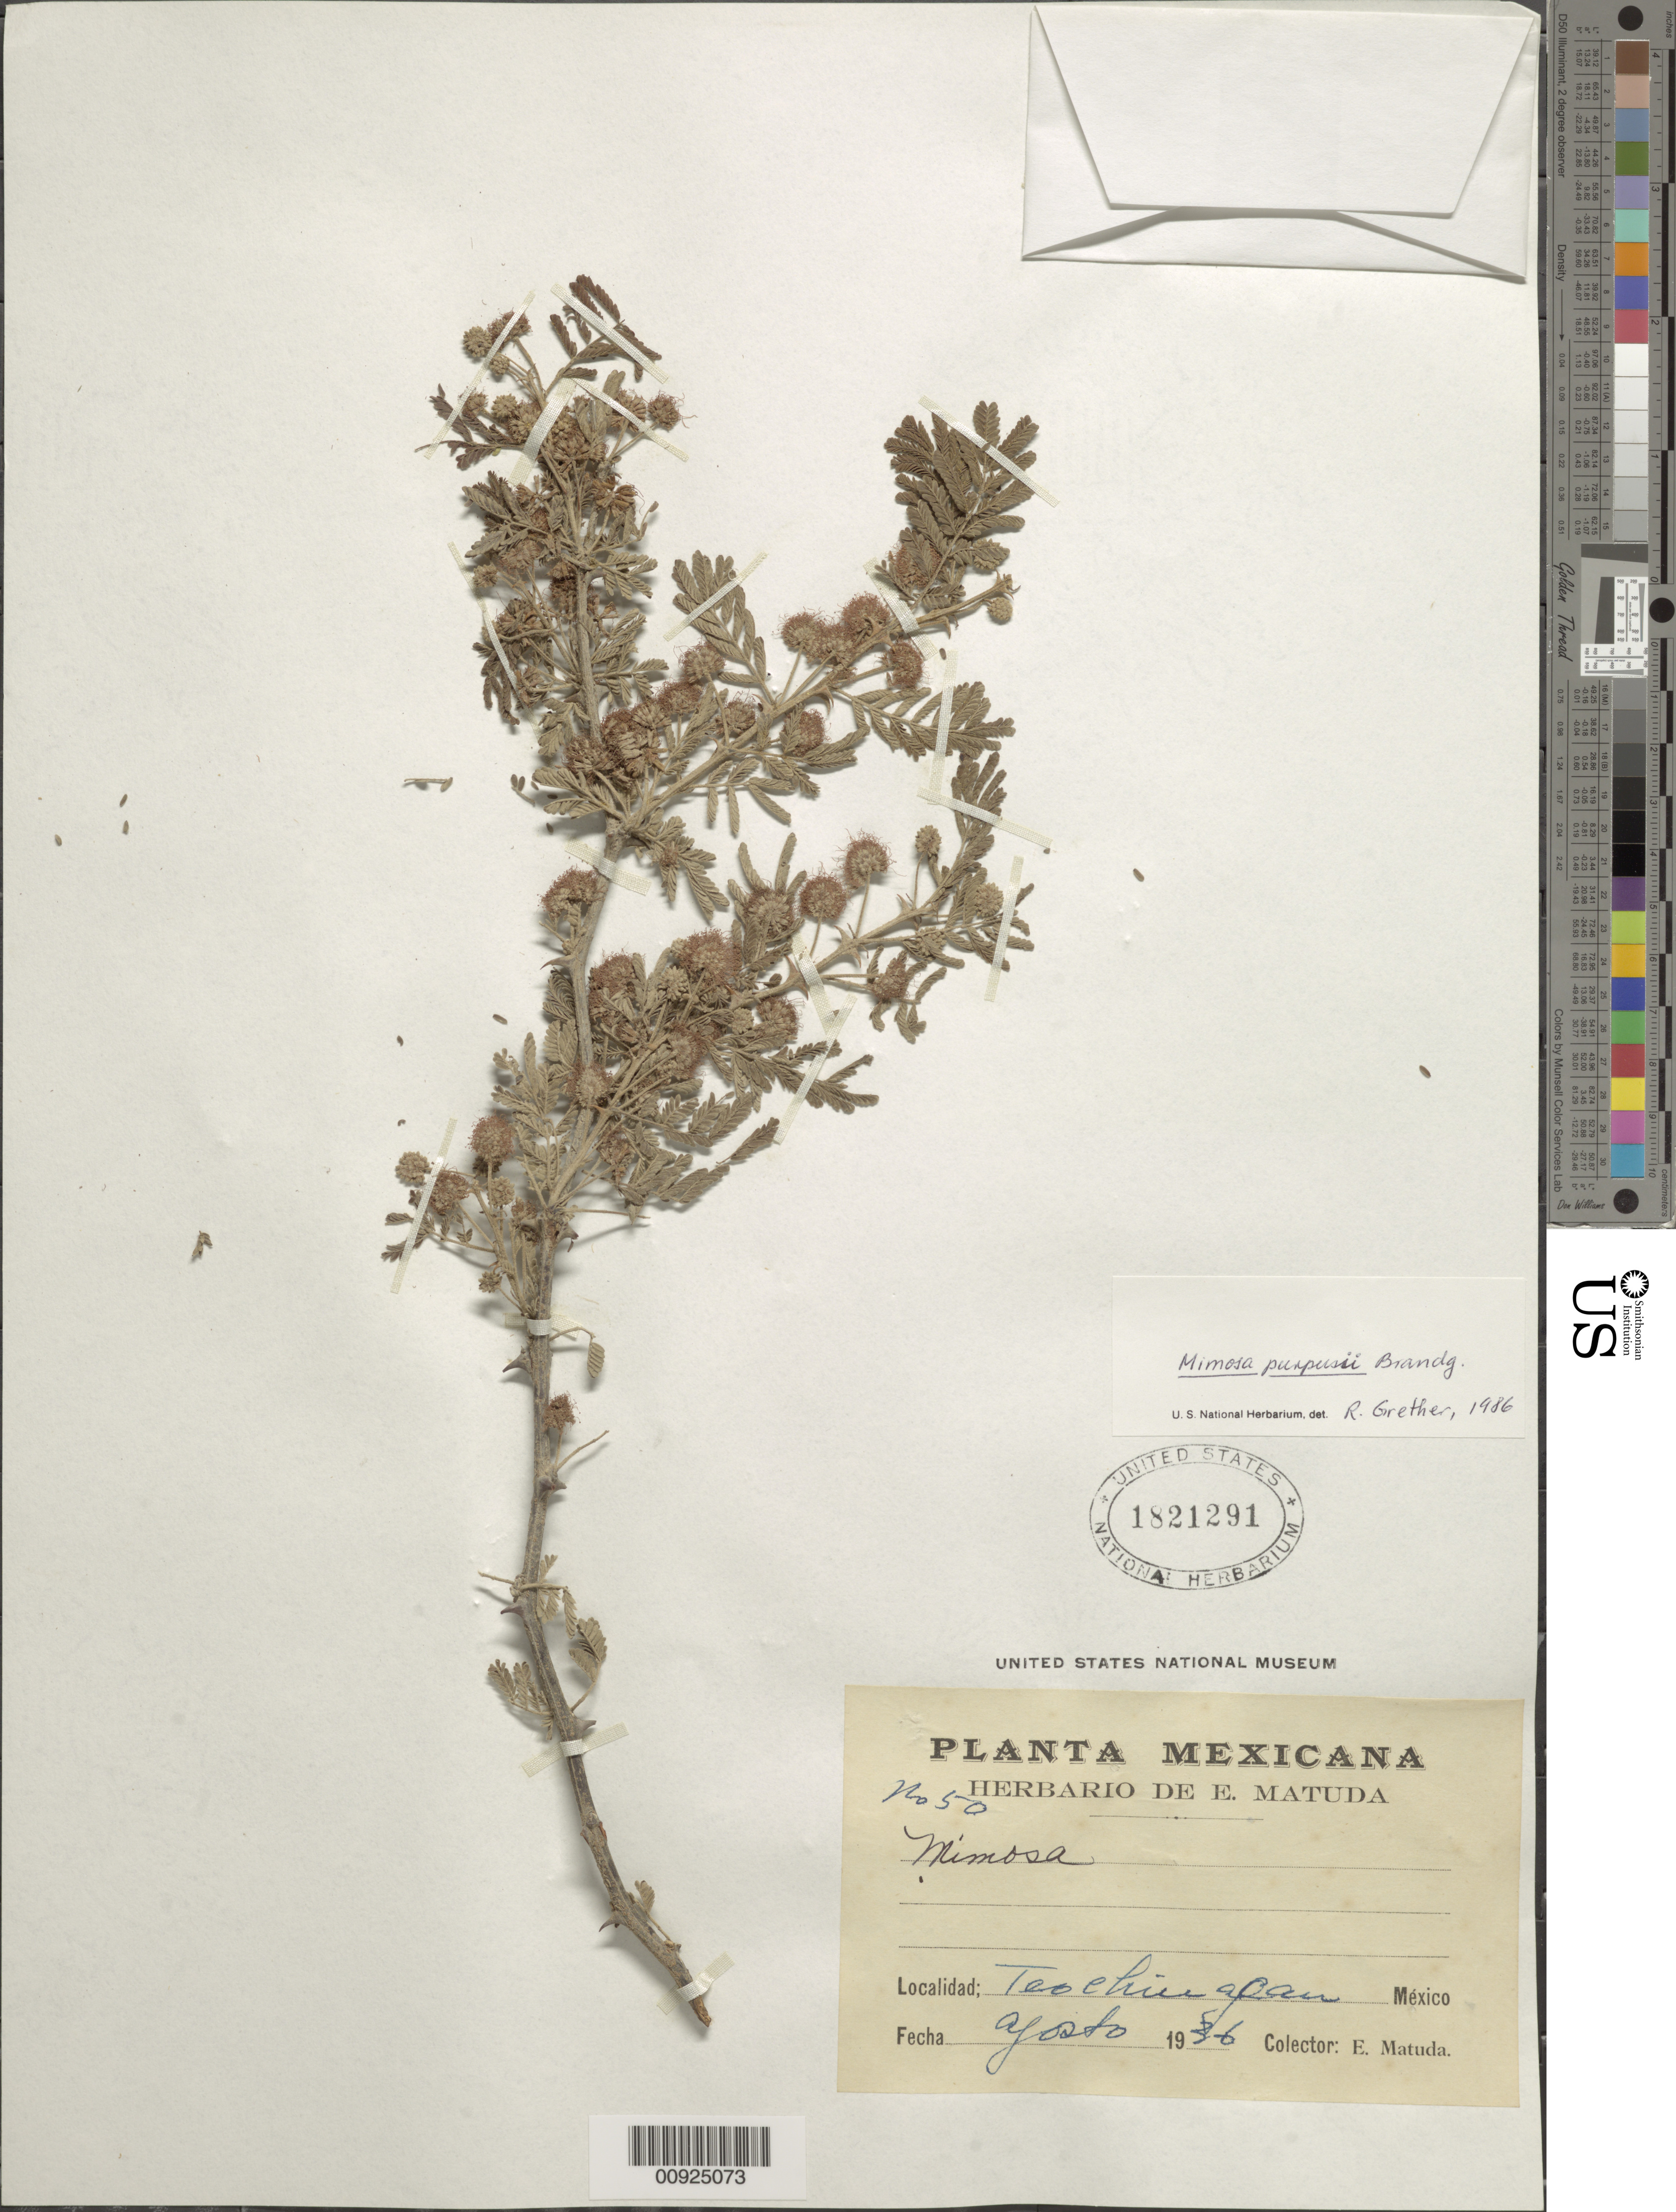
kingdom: Plantae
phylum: Tracheophyta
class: Magnoliopsida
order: Fabales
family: Fabaceae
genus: Mimosa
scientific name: Mimosa purpusii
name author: Brandegee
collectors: E. Matuda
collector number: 50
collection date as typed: Aug 1936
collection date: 1936-08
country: Mexico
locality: Teochiuacan.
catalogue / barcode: US 1821291